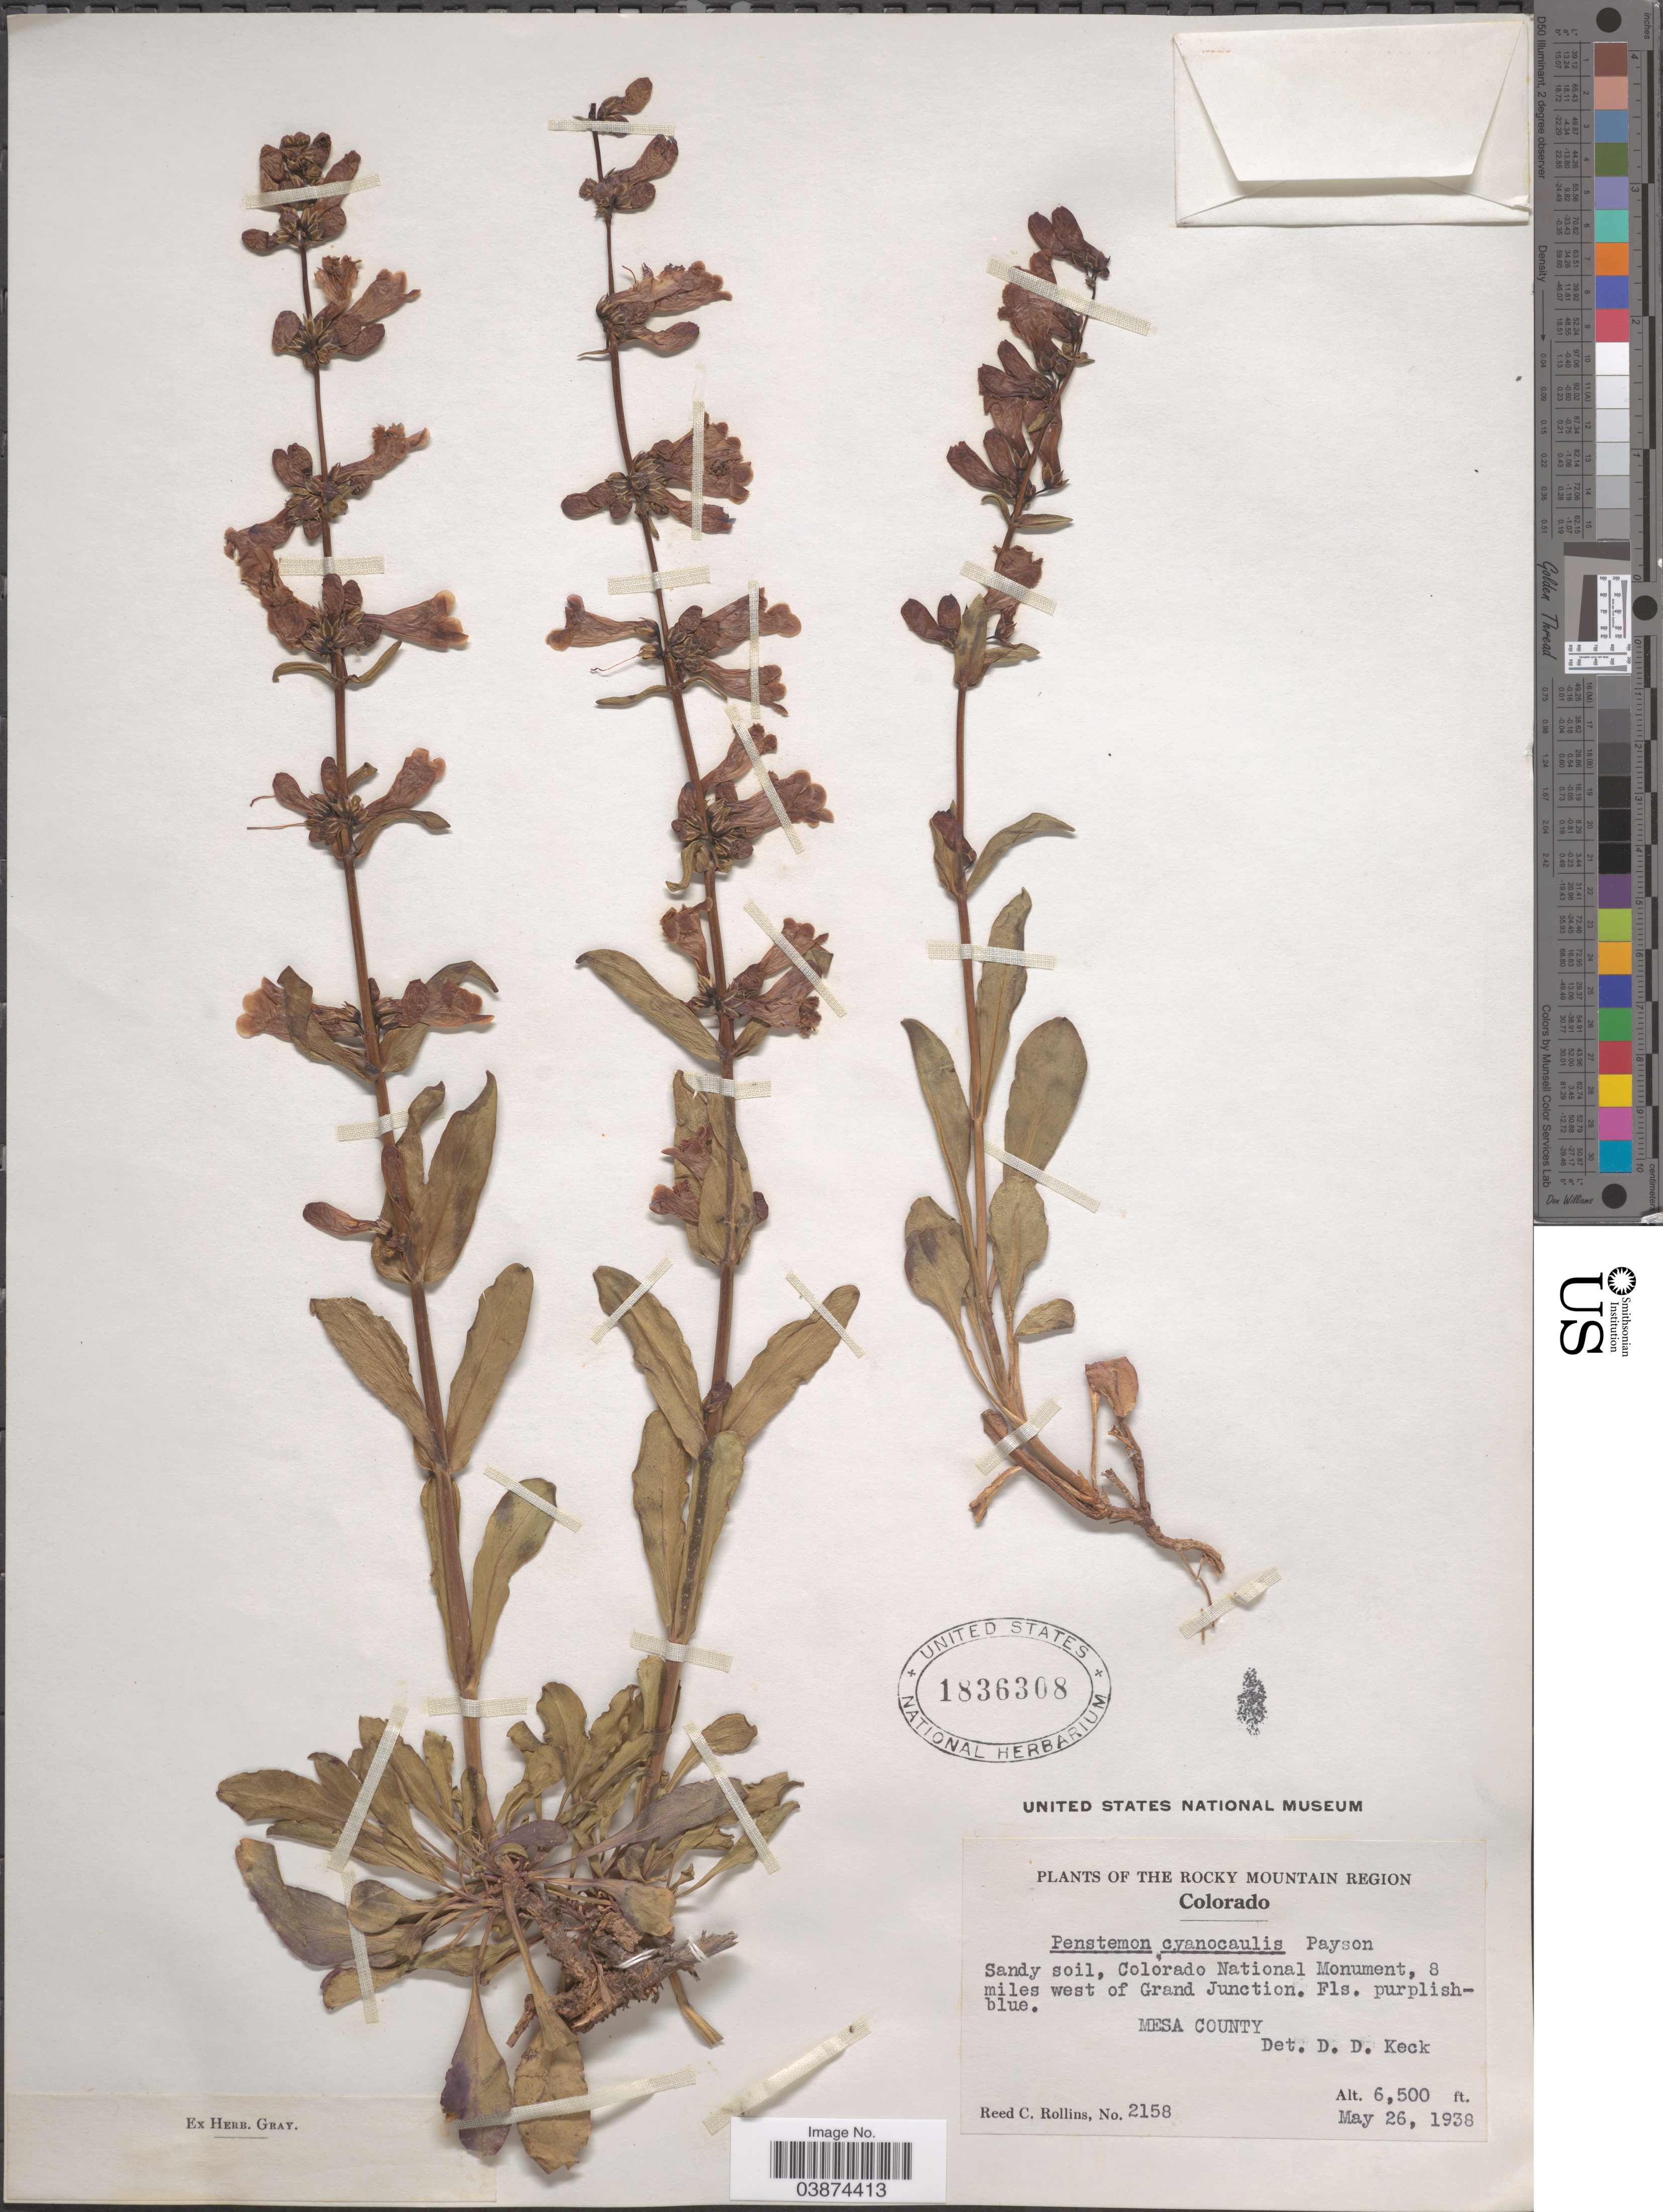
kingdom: Plantae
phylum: Tracheophyta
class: Magnoliopsida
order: Lamiales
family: Plantaginaceae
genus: Penstemon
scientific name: Penstemon cyanocaulis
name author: Payson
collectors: R. C. Rollins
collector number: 2158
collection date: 1938-05-26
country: United States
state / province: Colorado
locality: The Rocky Mountain Region. Colorado National Monument, 8 miles west of Grand Junction. Mesa County.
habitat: sandy soil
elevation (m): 1981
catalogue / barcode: US 1836308